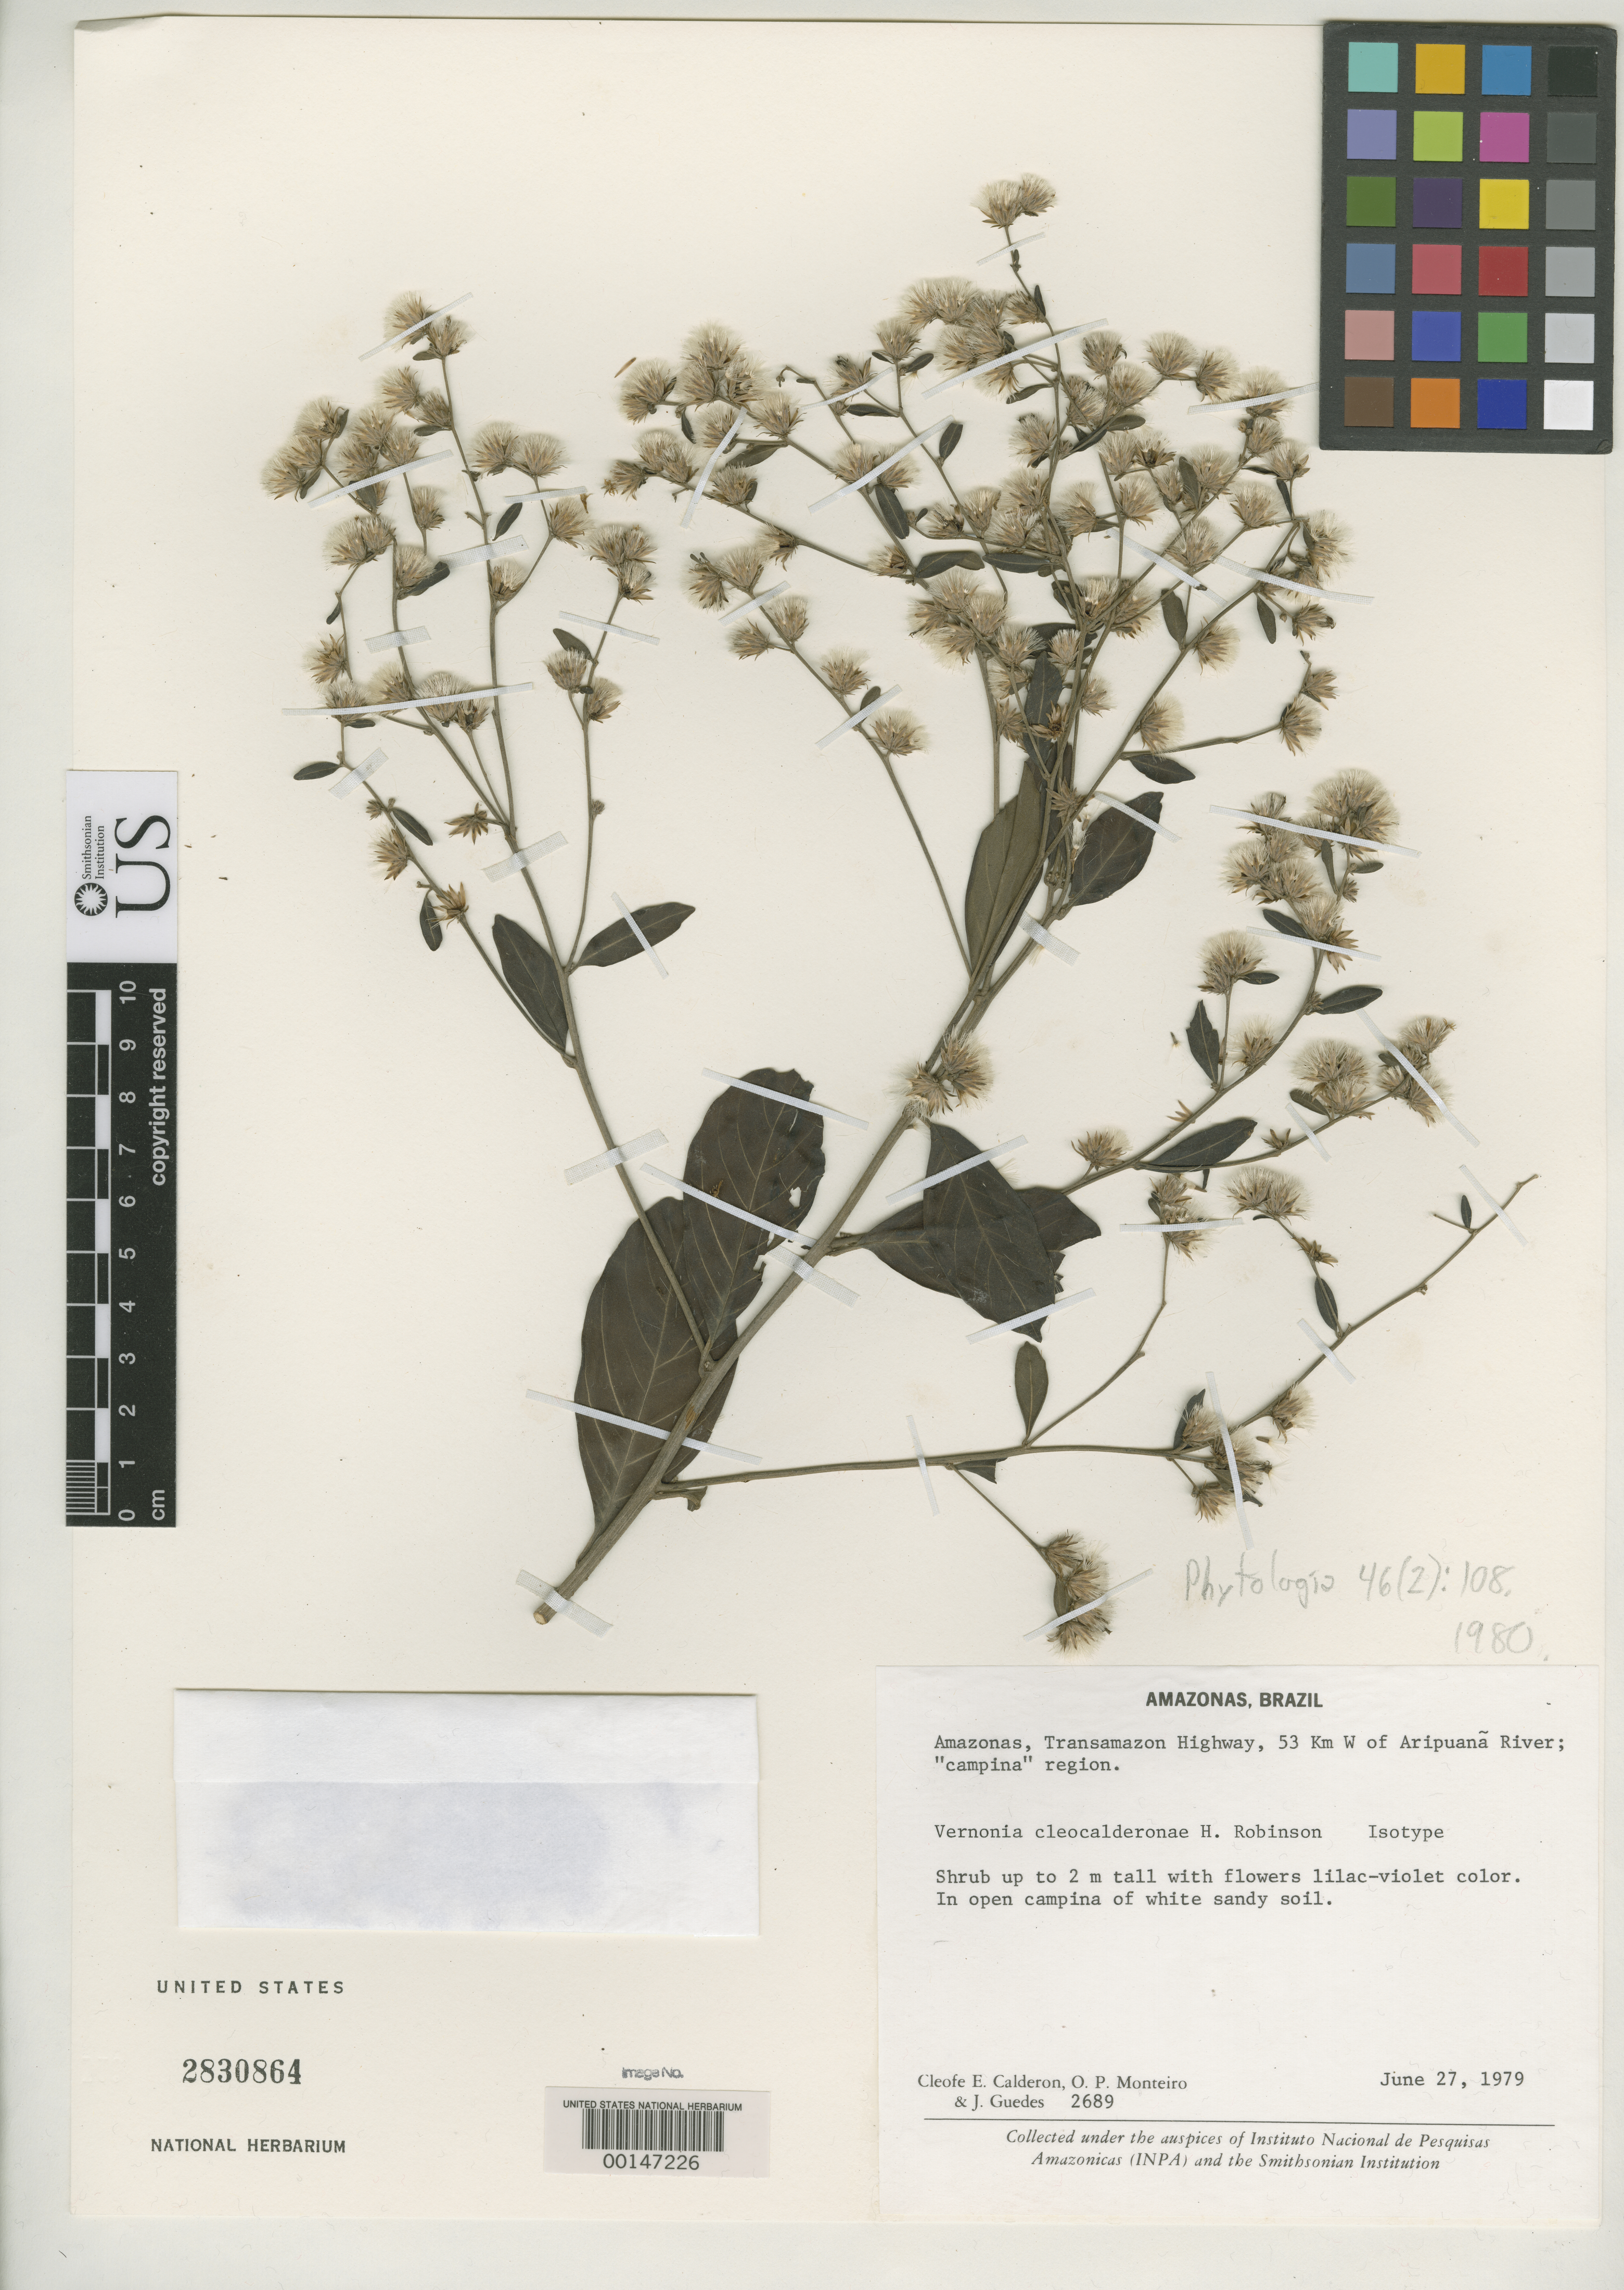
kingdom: Plantae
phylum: Tracheophyta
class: Magnoliopsida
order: Asterales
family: Asteraceae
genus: Vernonia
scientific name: Vernonia cleocalderonae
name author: H. Rob.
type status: Isotype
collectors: C. E. Calderón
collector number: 27 Jun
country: Brazil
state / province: Amazonas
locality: Transamazon Hwy., west of Aripuana River.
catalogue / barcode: US 2830864